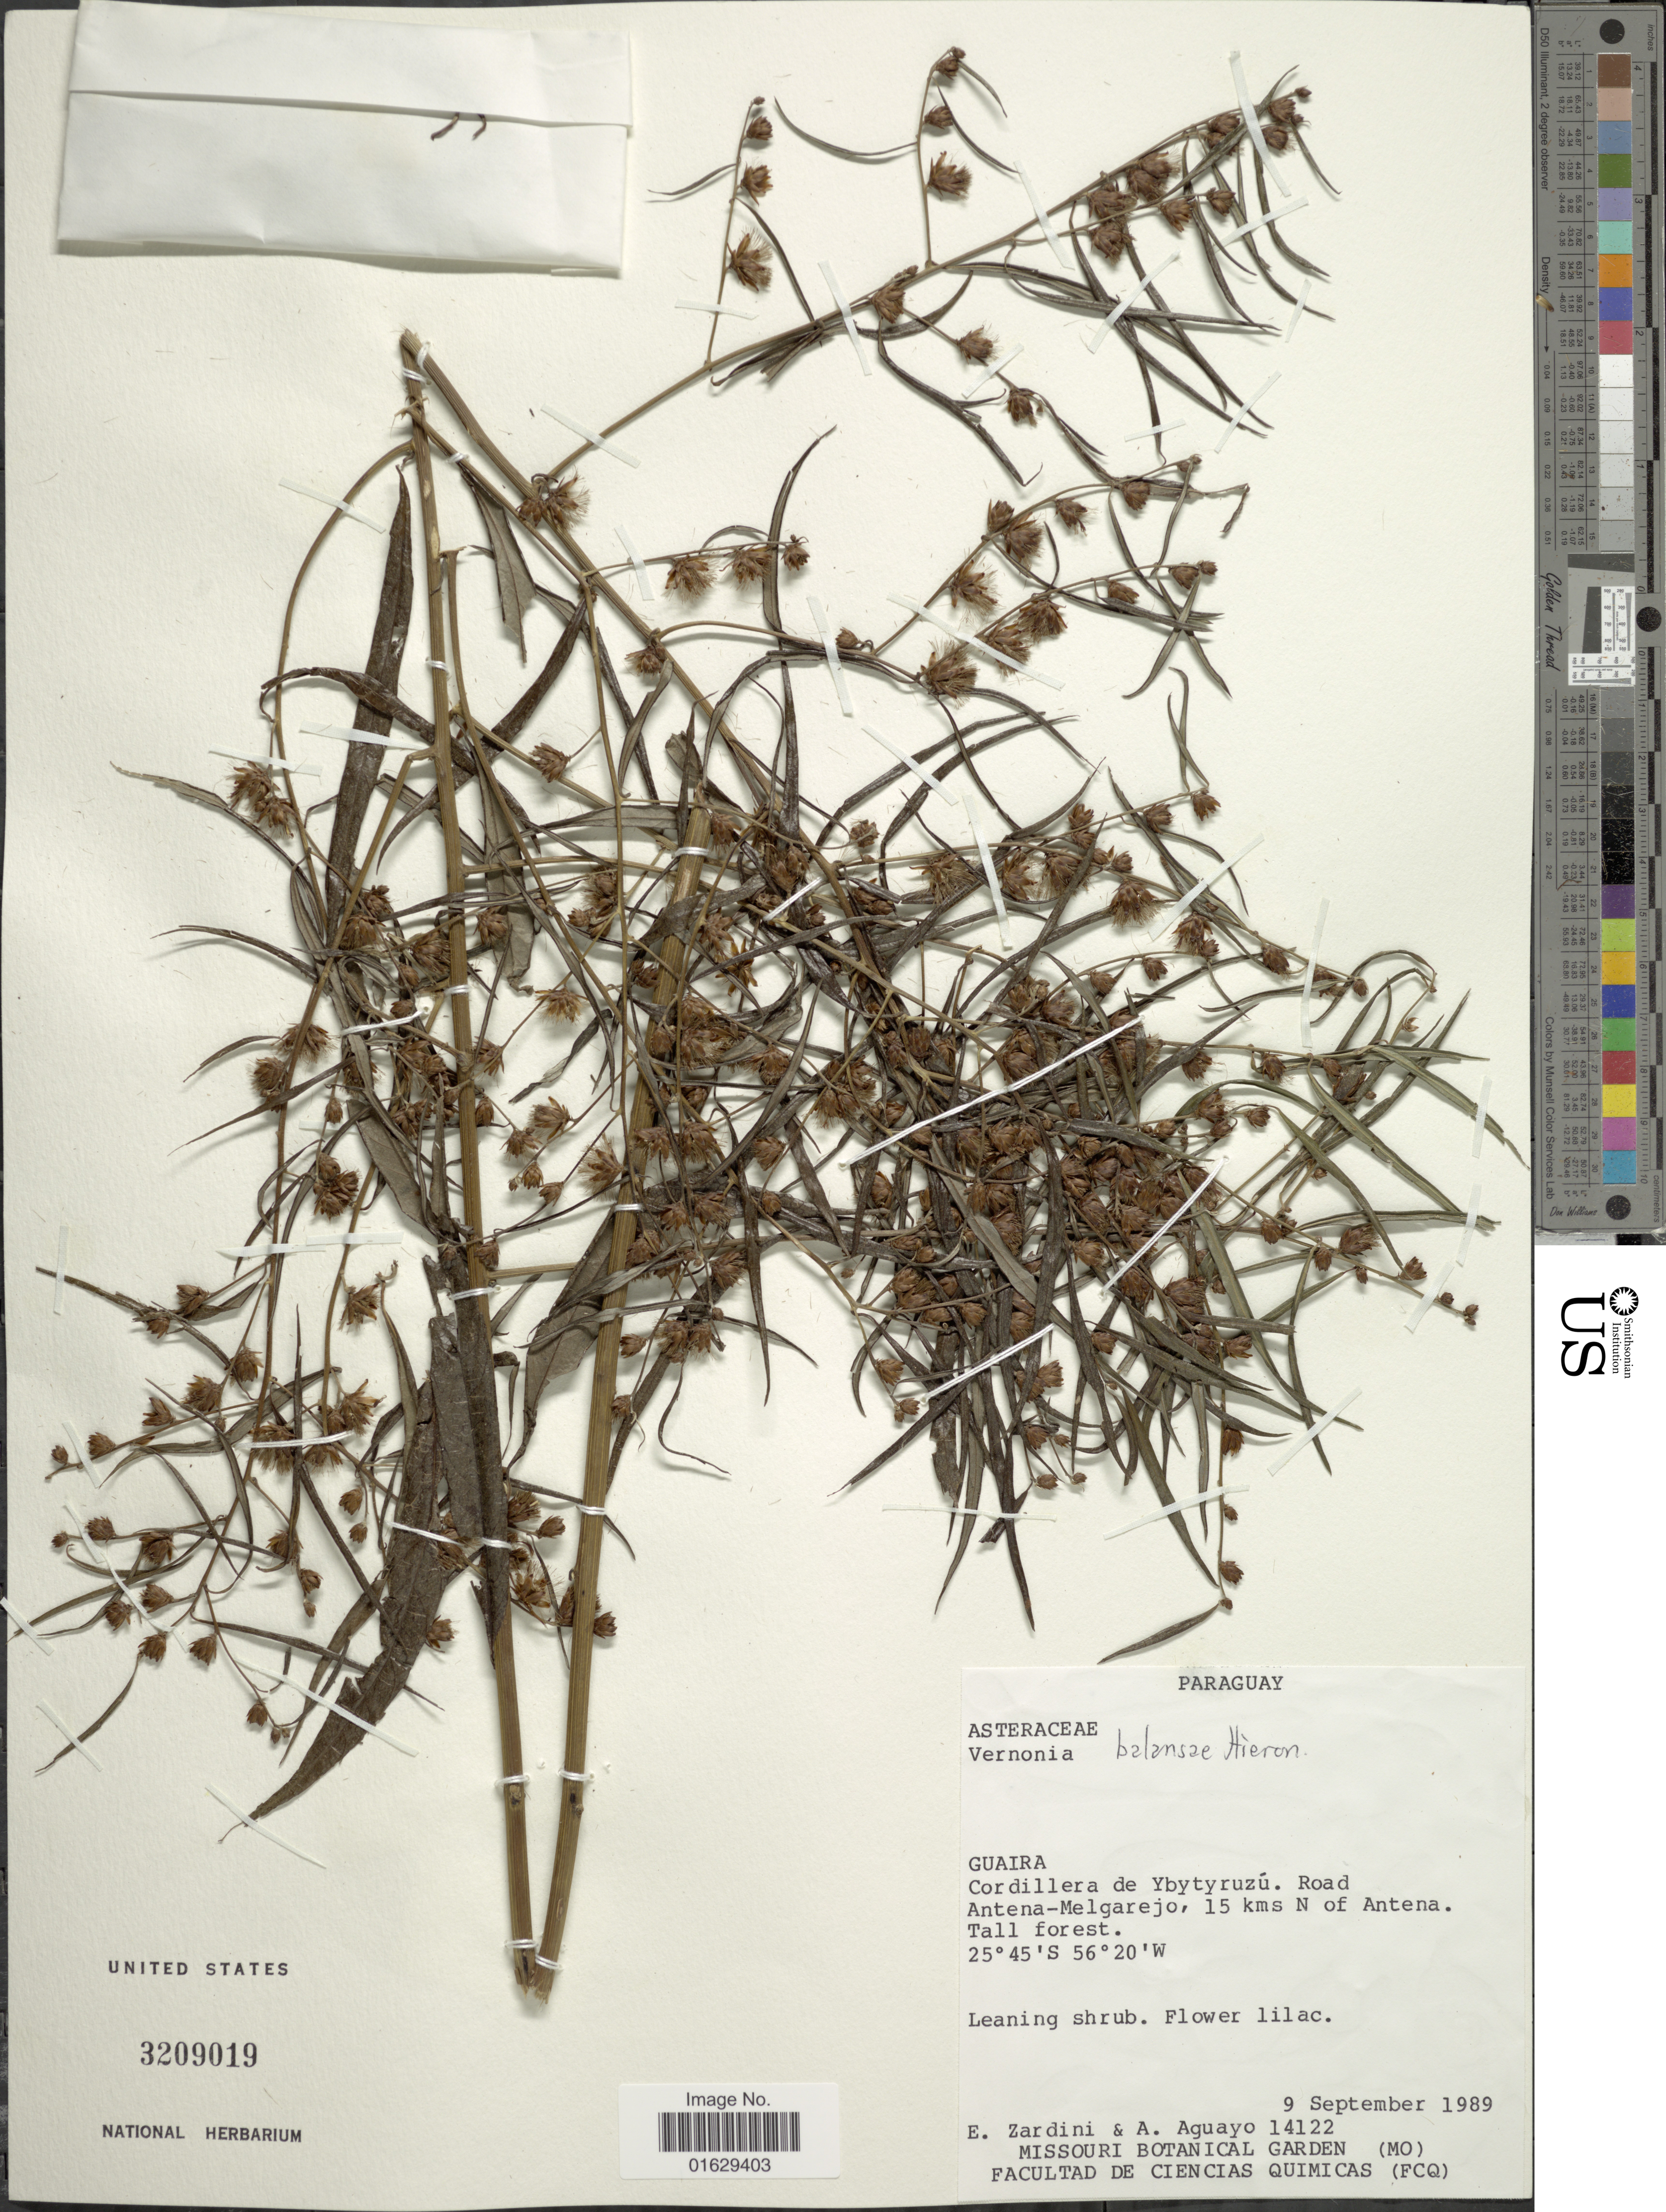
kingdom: Plantae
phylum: Tracheophyta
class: Magnoliopsida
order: Asterales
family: Asteraceae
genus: Lepidaploa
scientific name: Lepidaploa balansae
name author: (Hieron.) H. Rob.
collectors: E. M. Zardini & A. Aguayo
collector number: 14122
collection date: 1989-09-09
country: Paraguay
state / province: Guaira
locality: Guiara, cordillera de Ybytyruzu, road Antena-Melgarejo, 15 kms N of Antena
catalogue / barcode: US 3209019